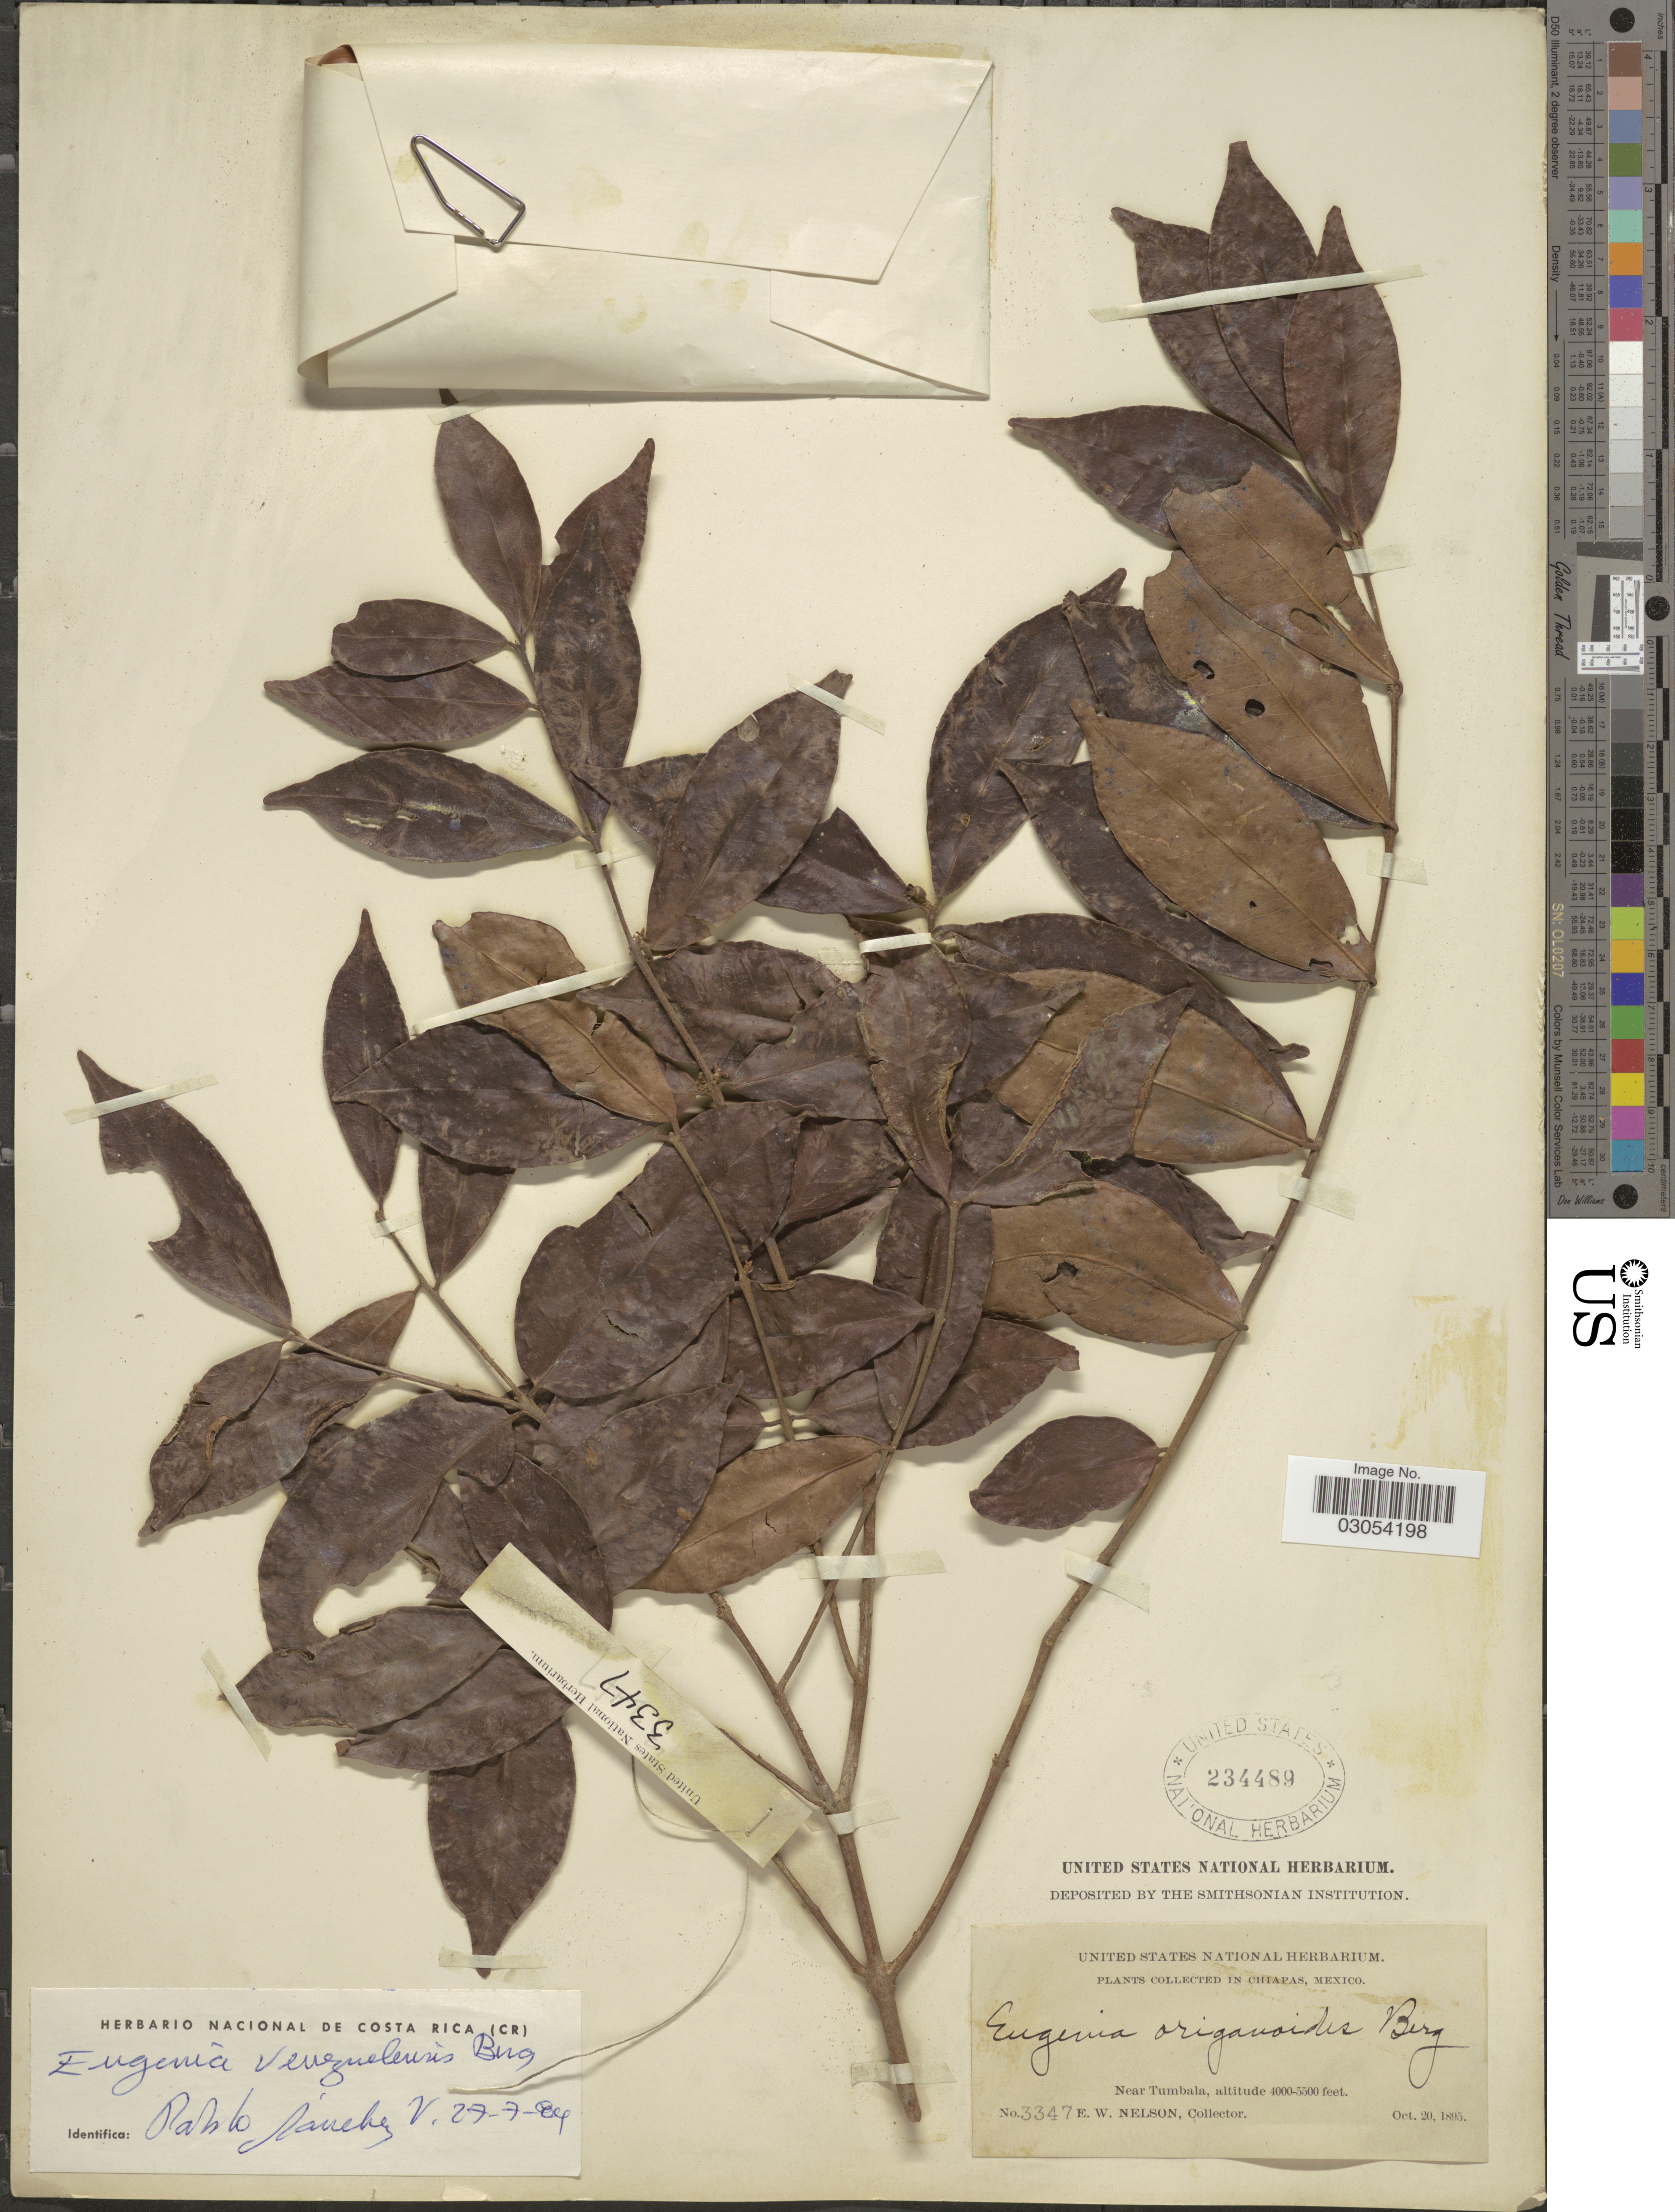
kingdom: Plantae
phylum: Tracheophyta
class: Magnoliopsida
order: Myrtales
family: Myrtaceae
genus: Eugenia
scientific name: Eugenia venezuelensis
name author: O. Berg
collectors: E. W. Nelson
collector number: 3347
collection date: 1895-10-20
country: Mexico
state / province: Chiapas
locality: In Chiapas. Near Tumbala.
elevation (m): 1219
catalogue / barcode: US 234489